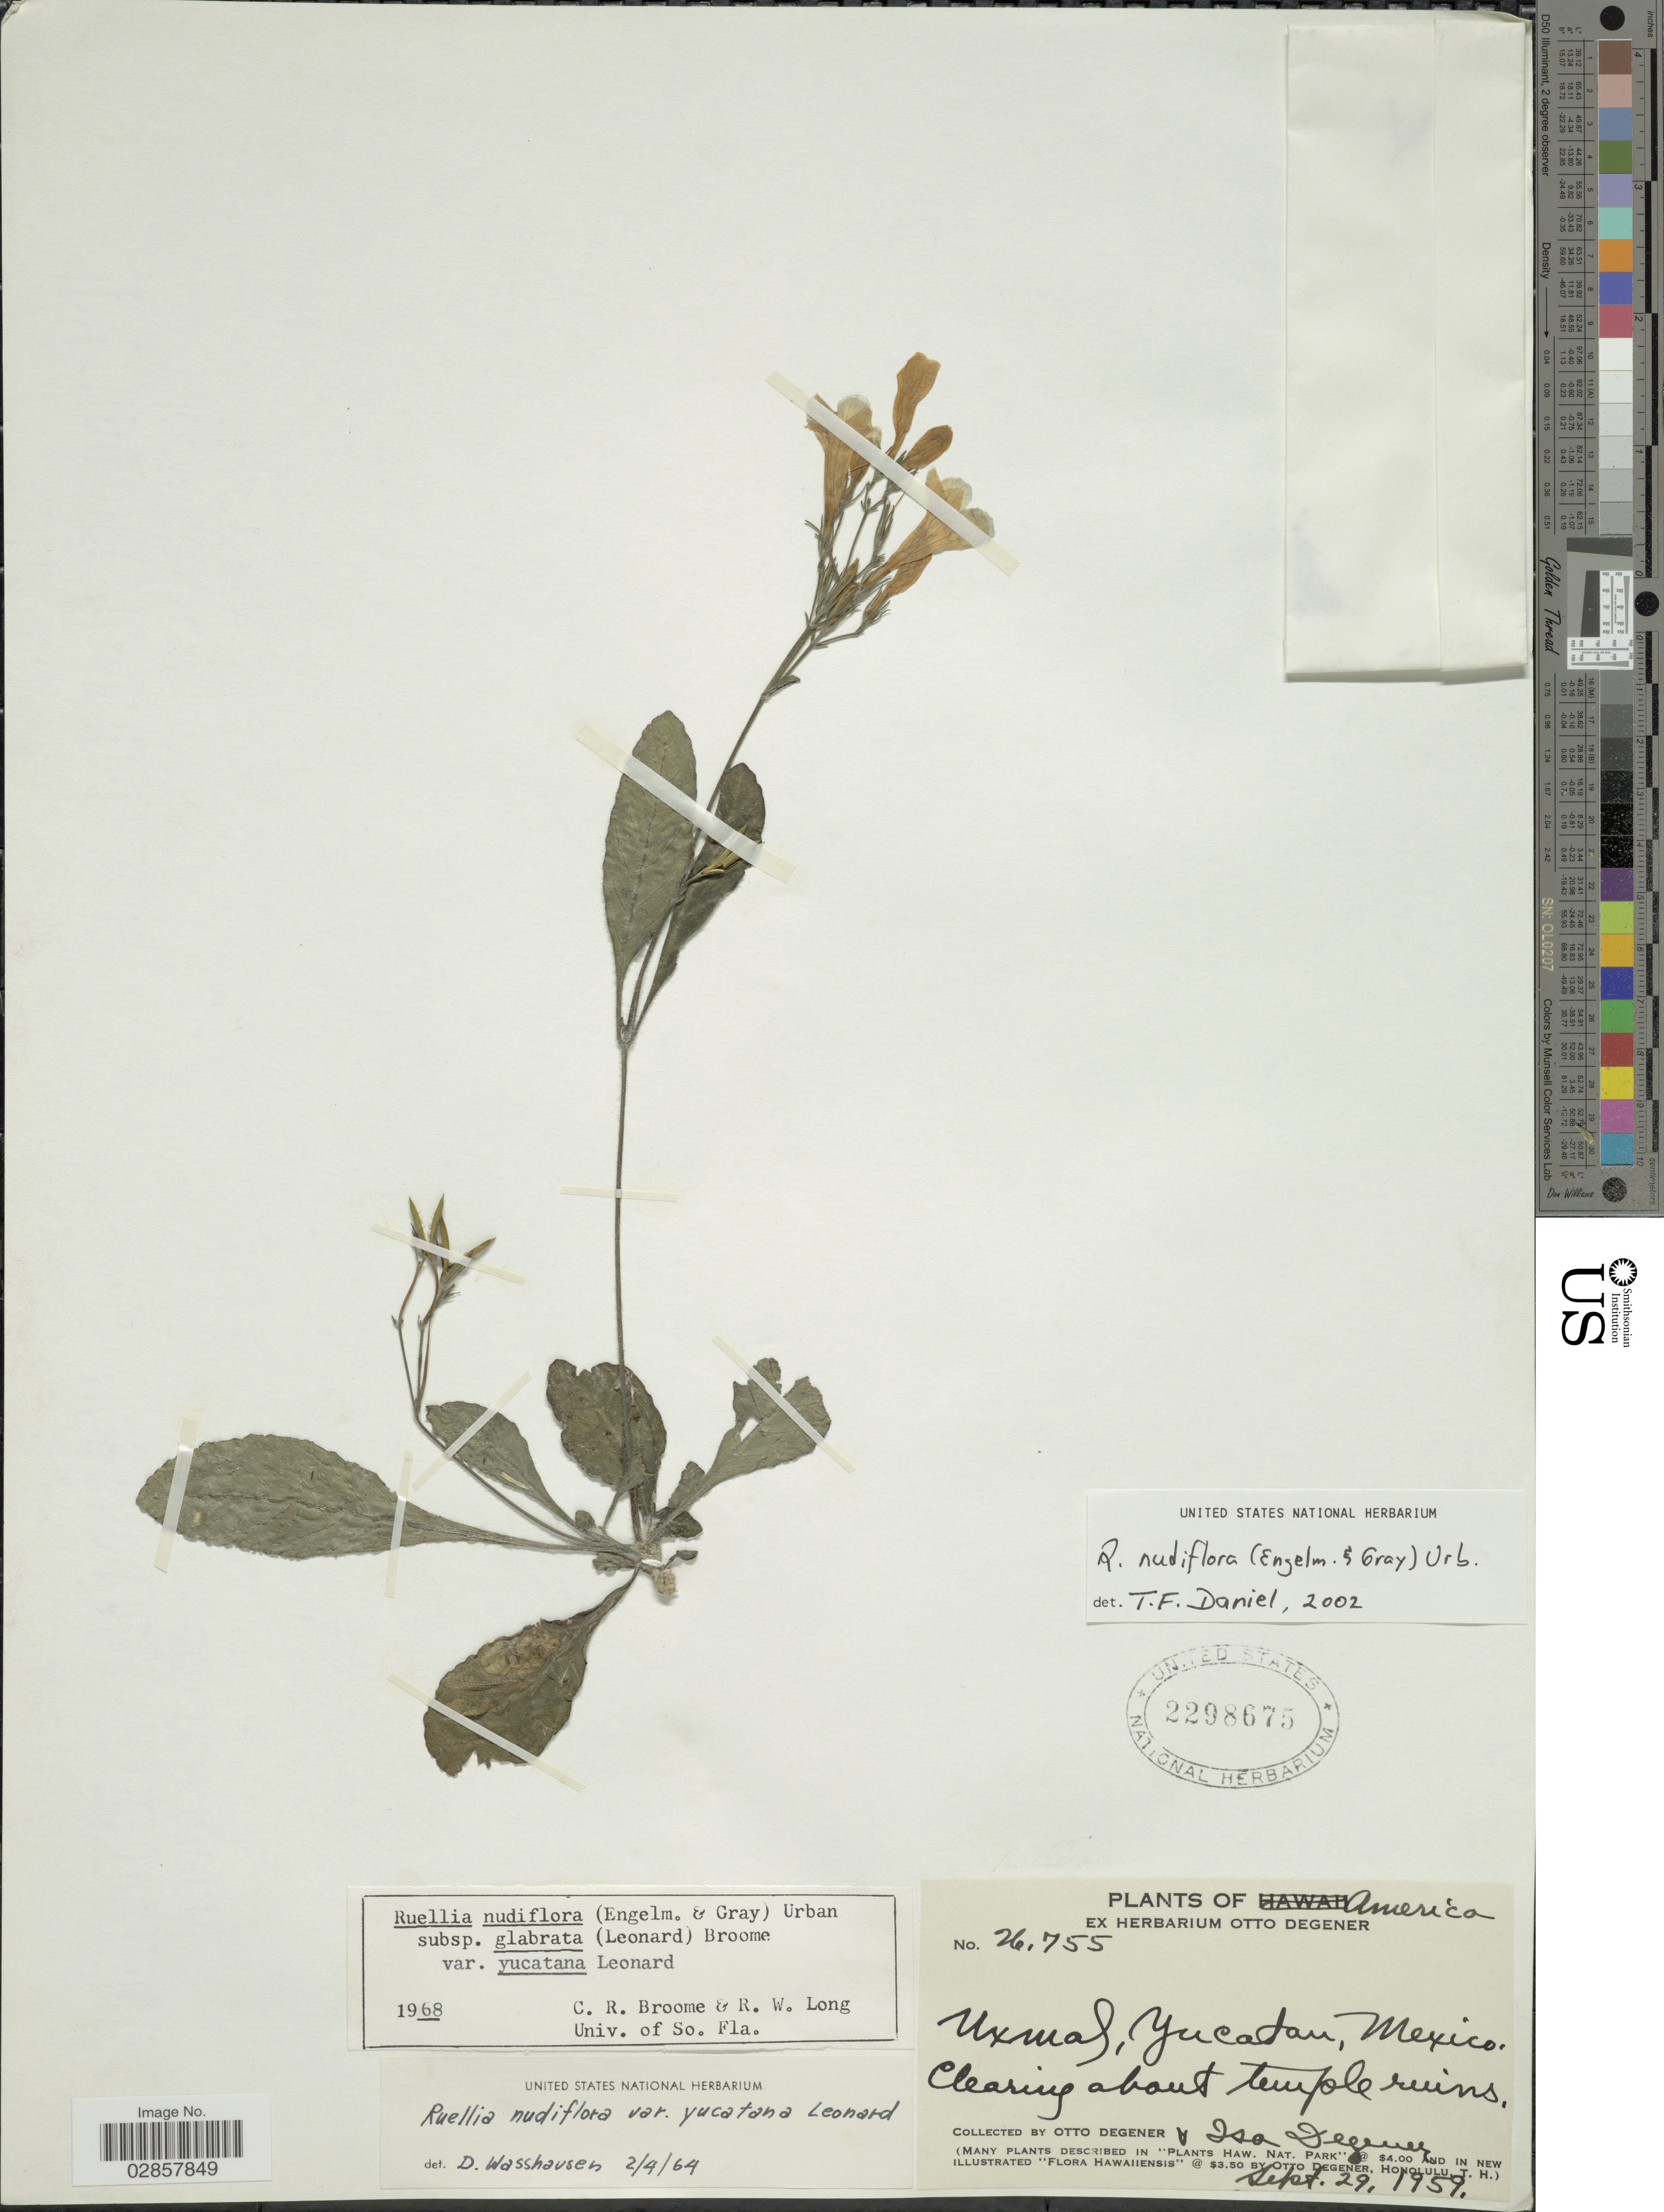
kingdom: Plantae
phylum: Tracheophyta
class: Magnoliopsida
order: Lamiales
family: Acanthaceae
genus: Ruellia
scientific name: Ruellia nudiflora var. yucatana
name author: Leonard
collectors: O. Degener & I. Degener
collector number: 26755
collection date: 1959-09-29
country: Mexico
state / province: Yucatán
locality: Uxmal.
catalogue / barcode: US 2298675